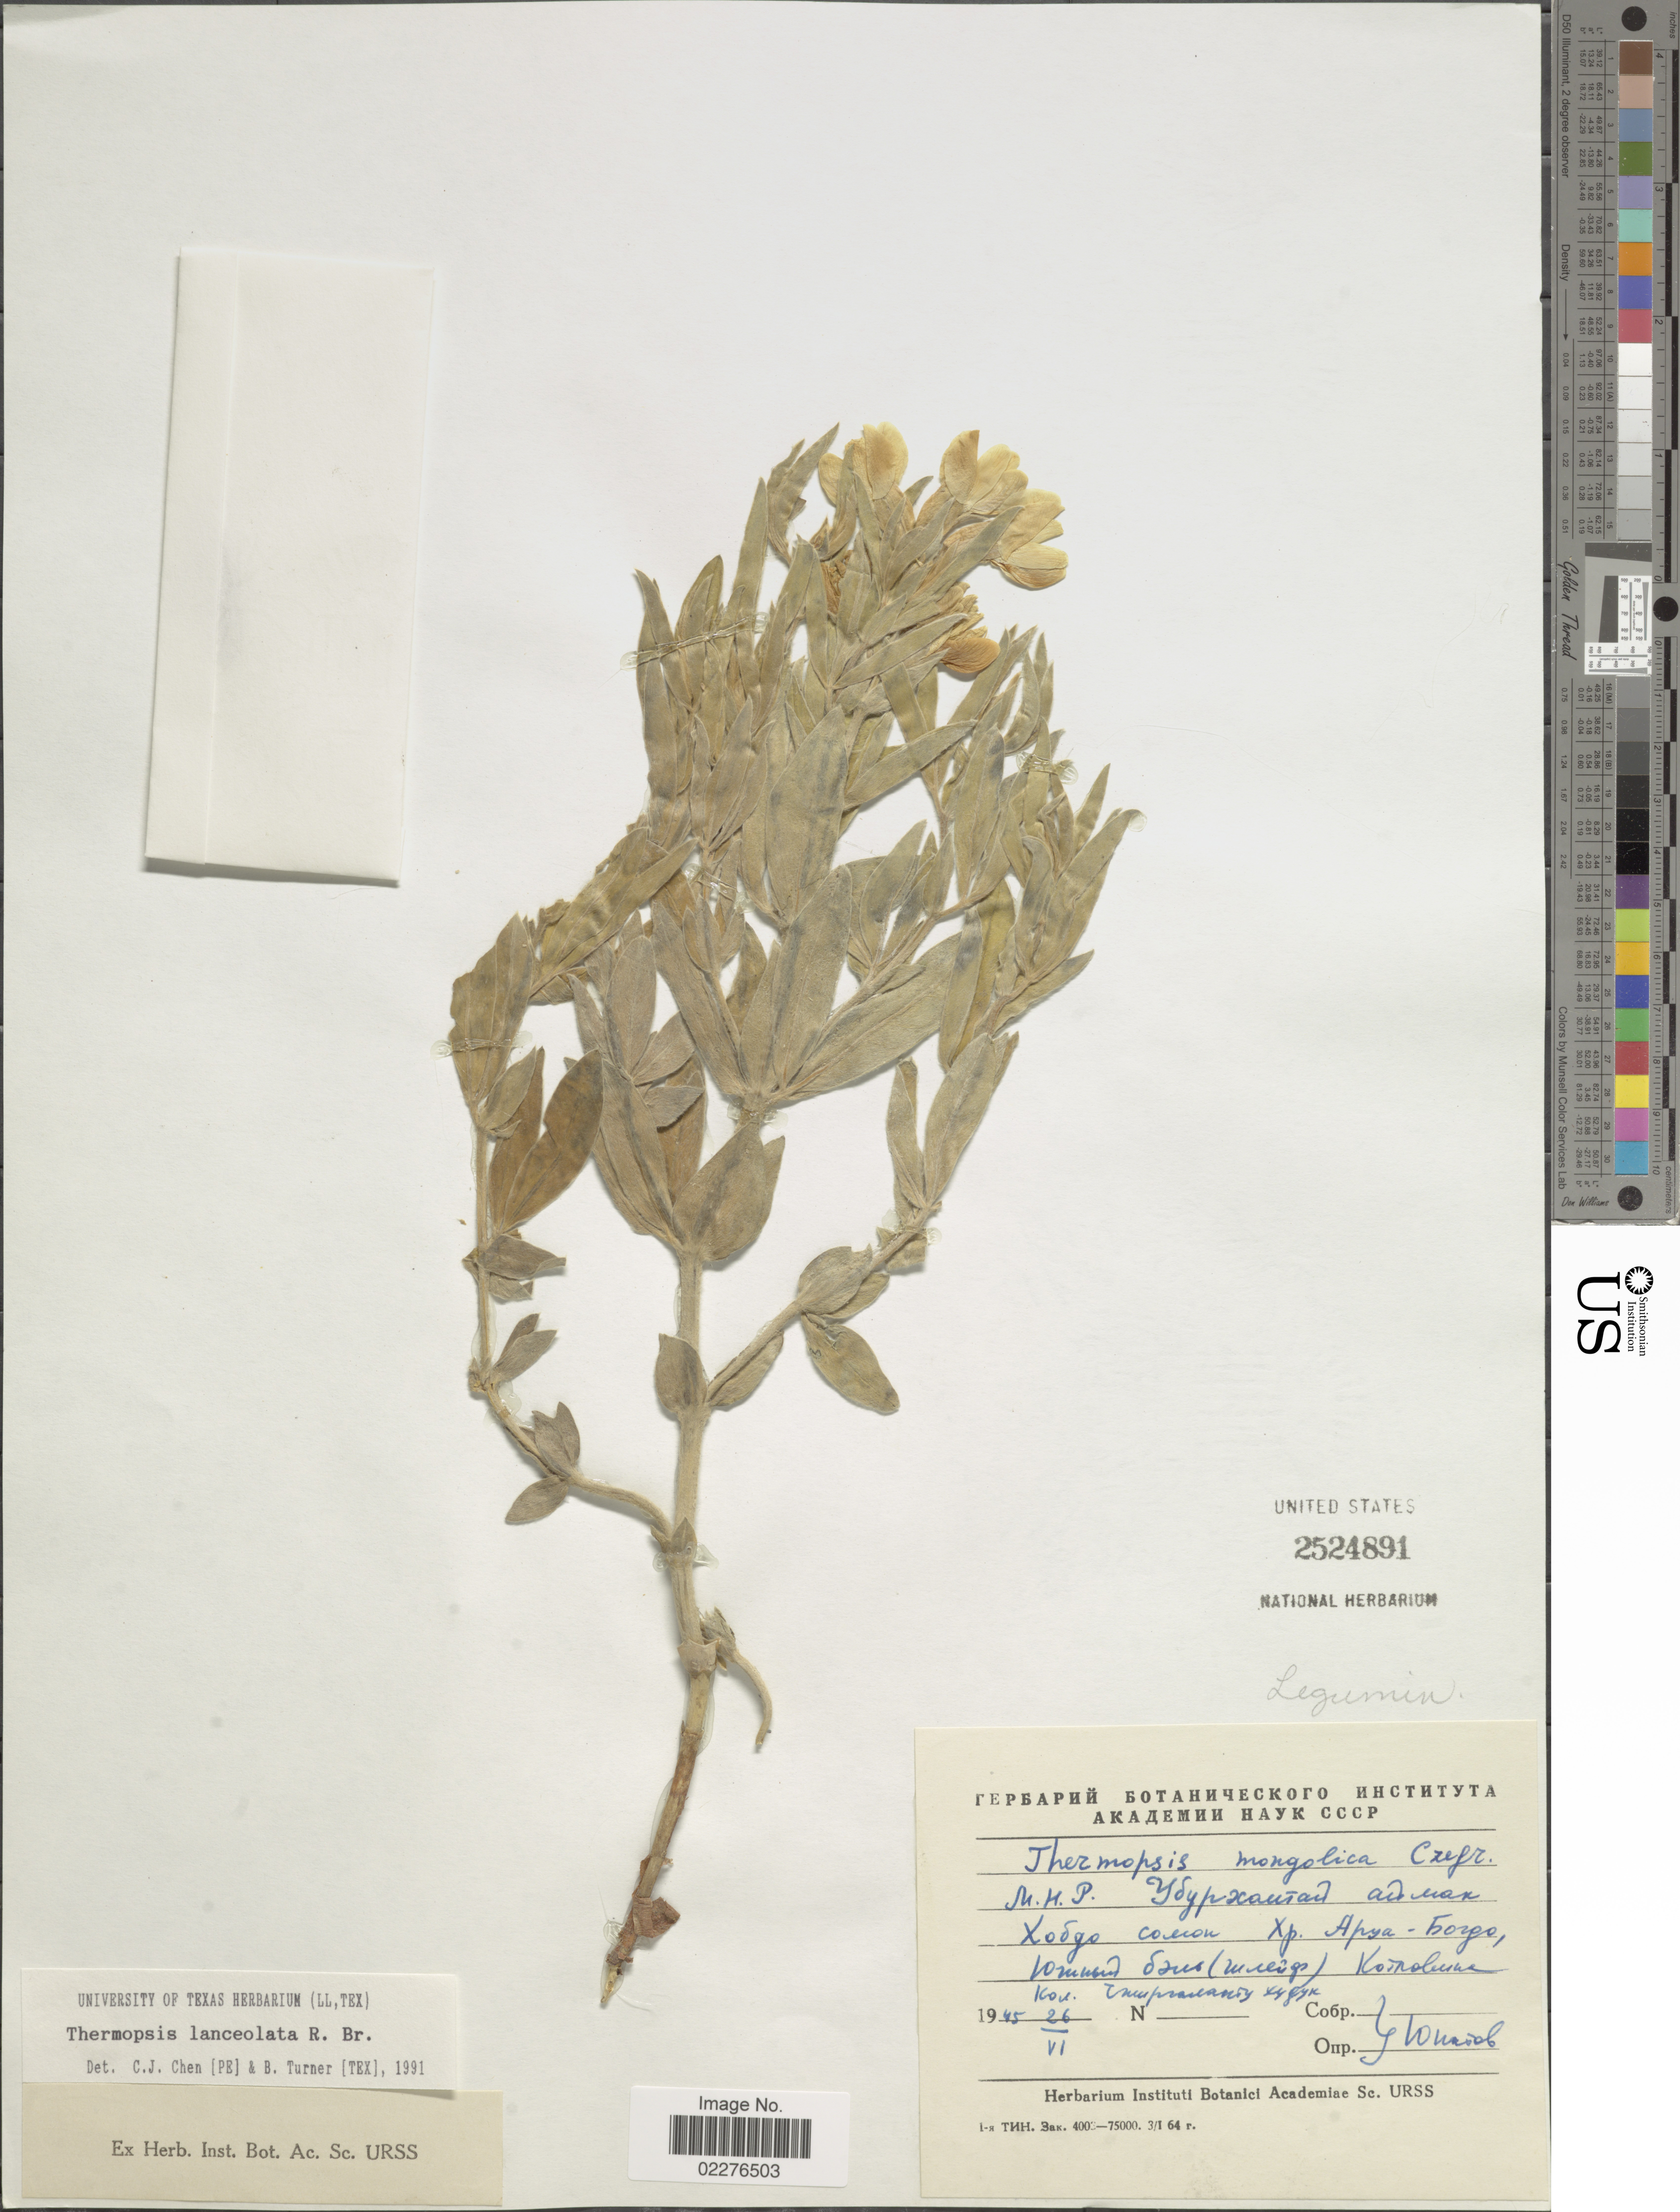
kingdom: Plantae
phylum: Tracheophyta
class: Magnoliopsida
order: Fabales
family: Fabaceae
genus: Thermopsis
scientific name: Thermopsis lanceolata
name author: R. Br.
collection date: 1945-06-26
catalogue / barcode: US 2524891